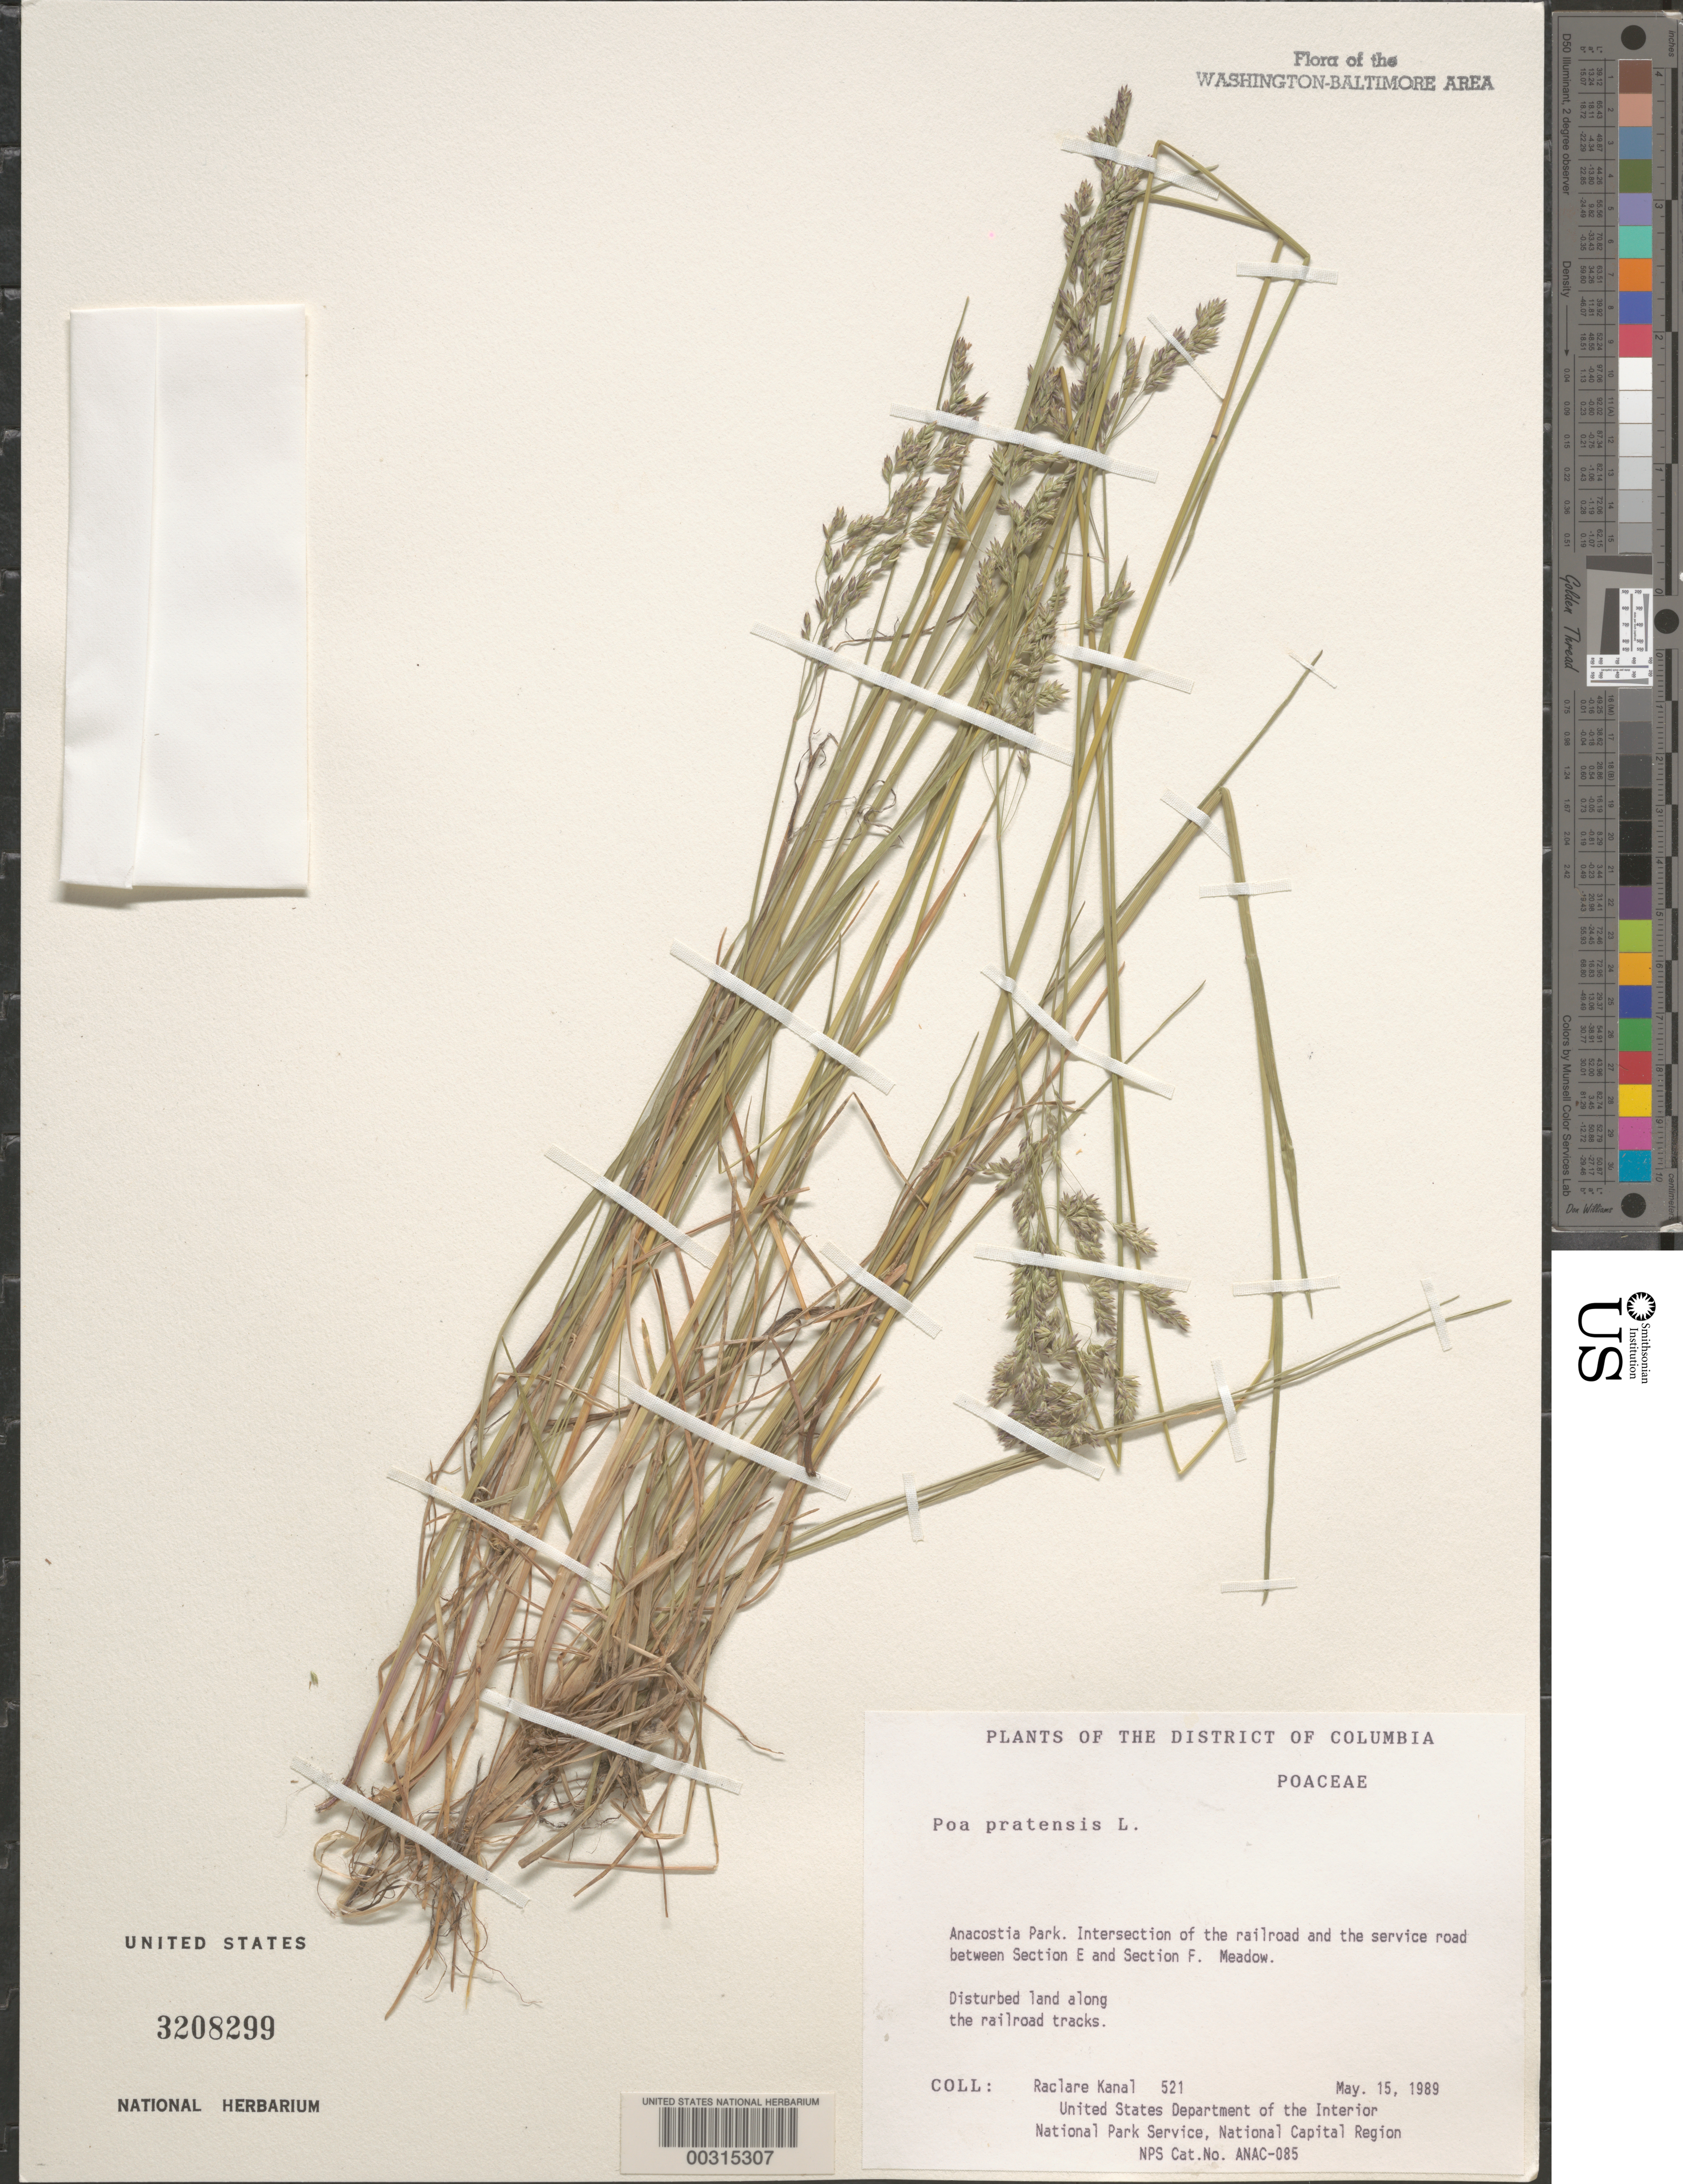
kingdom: Plantae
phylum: Tracheophyta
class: Liliopsida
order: Poales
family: Poaceae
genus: Poa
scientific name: Poa pratensis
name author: L.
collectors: R. Kanal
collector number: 521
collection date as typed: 15 May 1989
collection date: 1989-05-15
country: United States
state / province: District of Columbia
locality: Anacostia Park, intersection of the railroad and Service Road between Section E and Section F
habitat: Meadow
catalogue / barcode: US 3208299